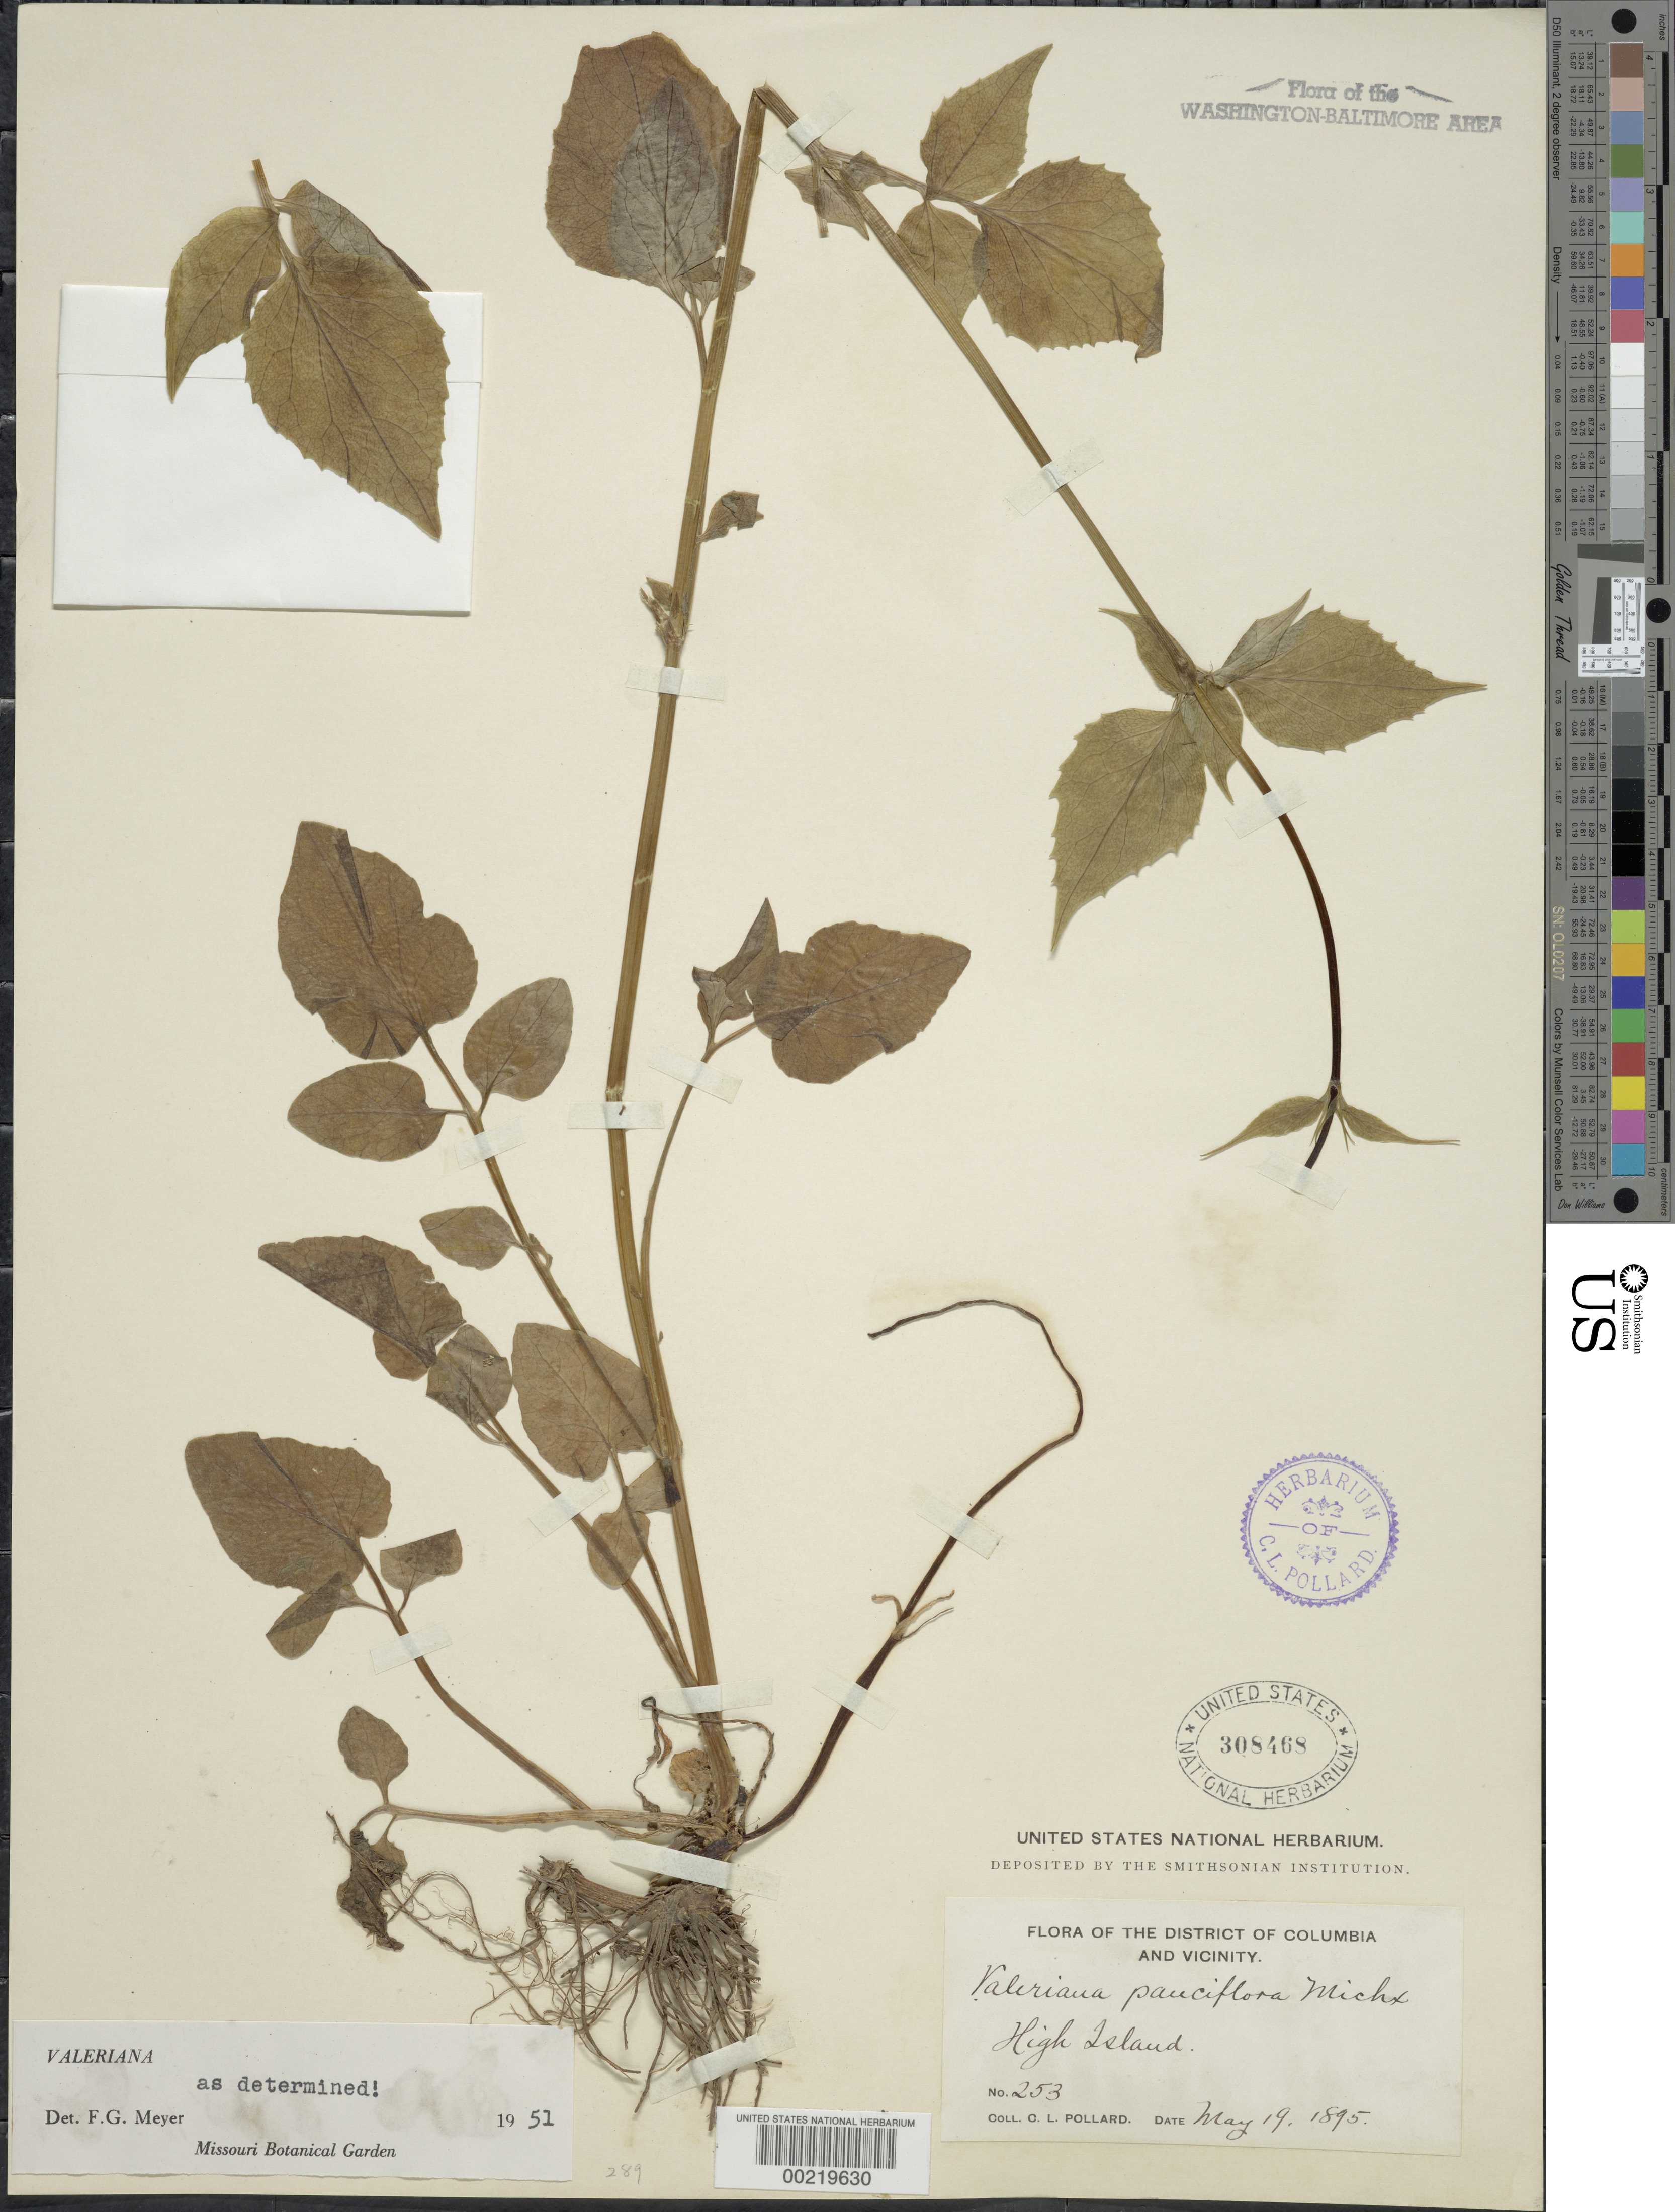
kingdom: Plantae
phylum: Tracheophyta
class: Magnoliopsida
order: Dipsacales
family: Caprifoliaceae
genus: Valeriana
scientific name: Valeriana pauciflora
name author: Michx.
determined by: Meyer, F. G.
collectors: C. L. Pollard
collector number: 253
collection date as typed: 19 May 1895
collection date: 1895-05-19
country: United States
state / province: Maryland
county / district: Montgomery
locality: High Island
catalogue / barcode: US 308468